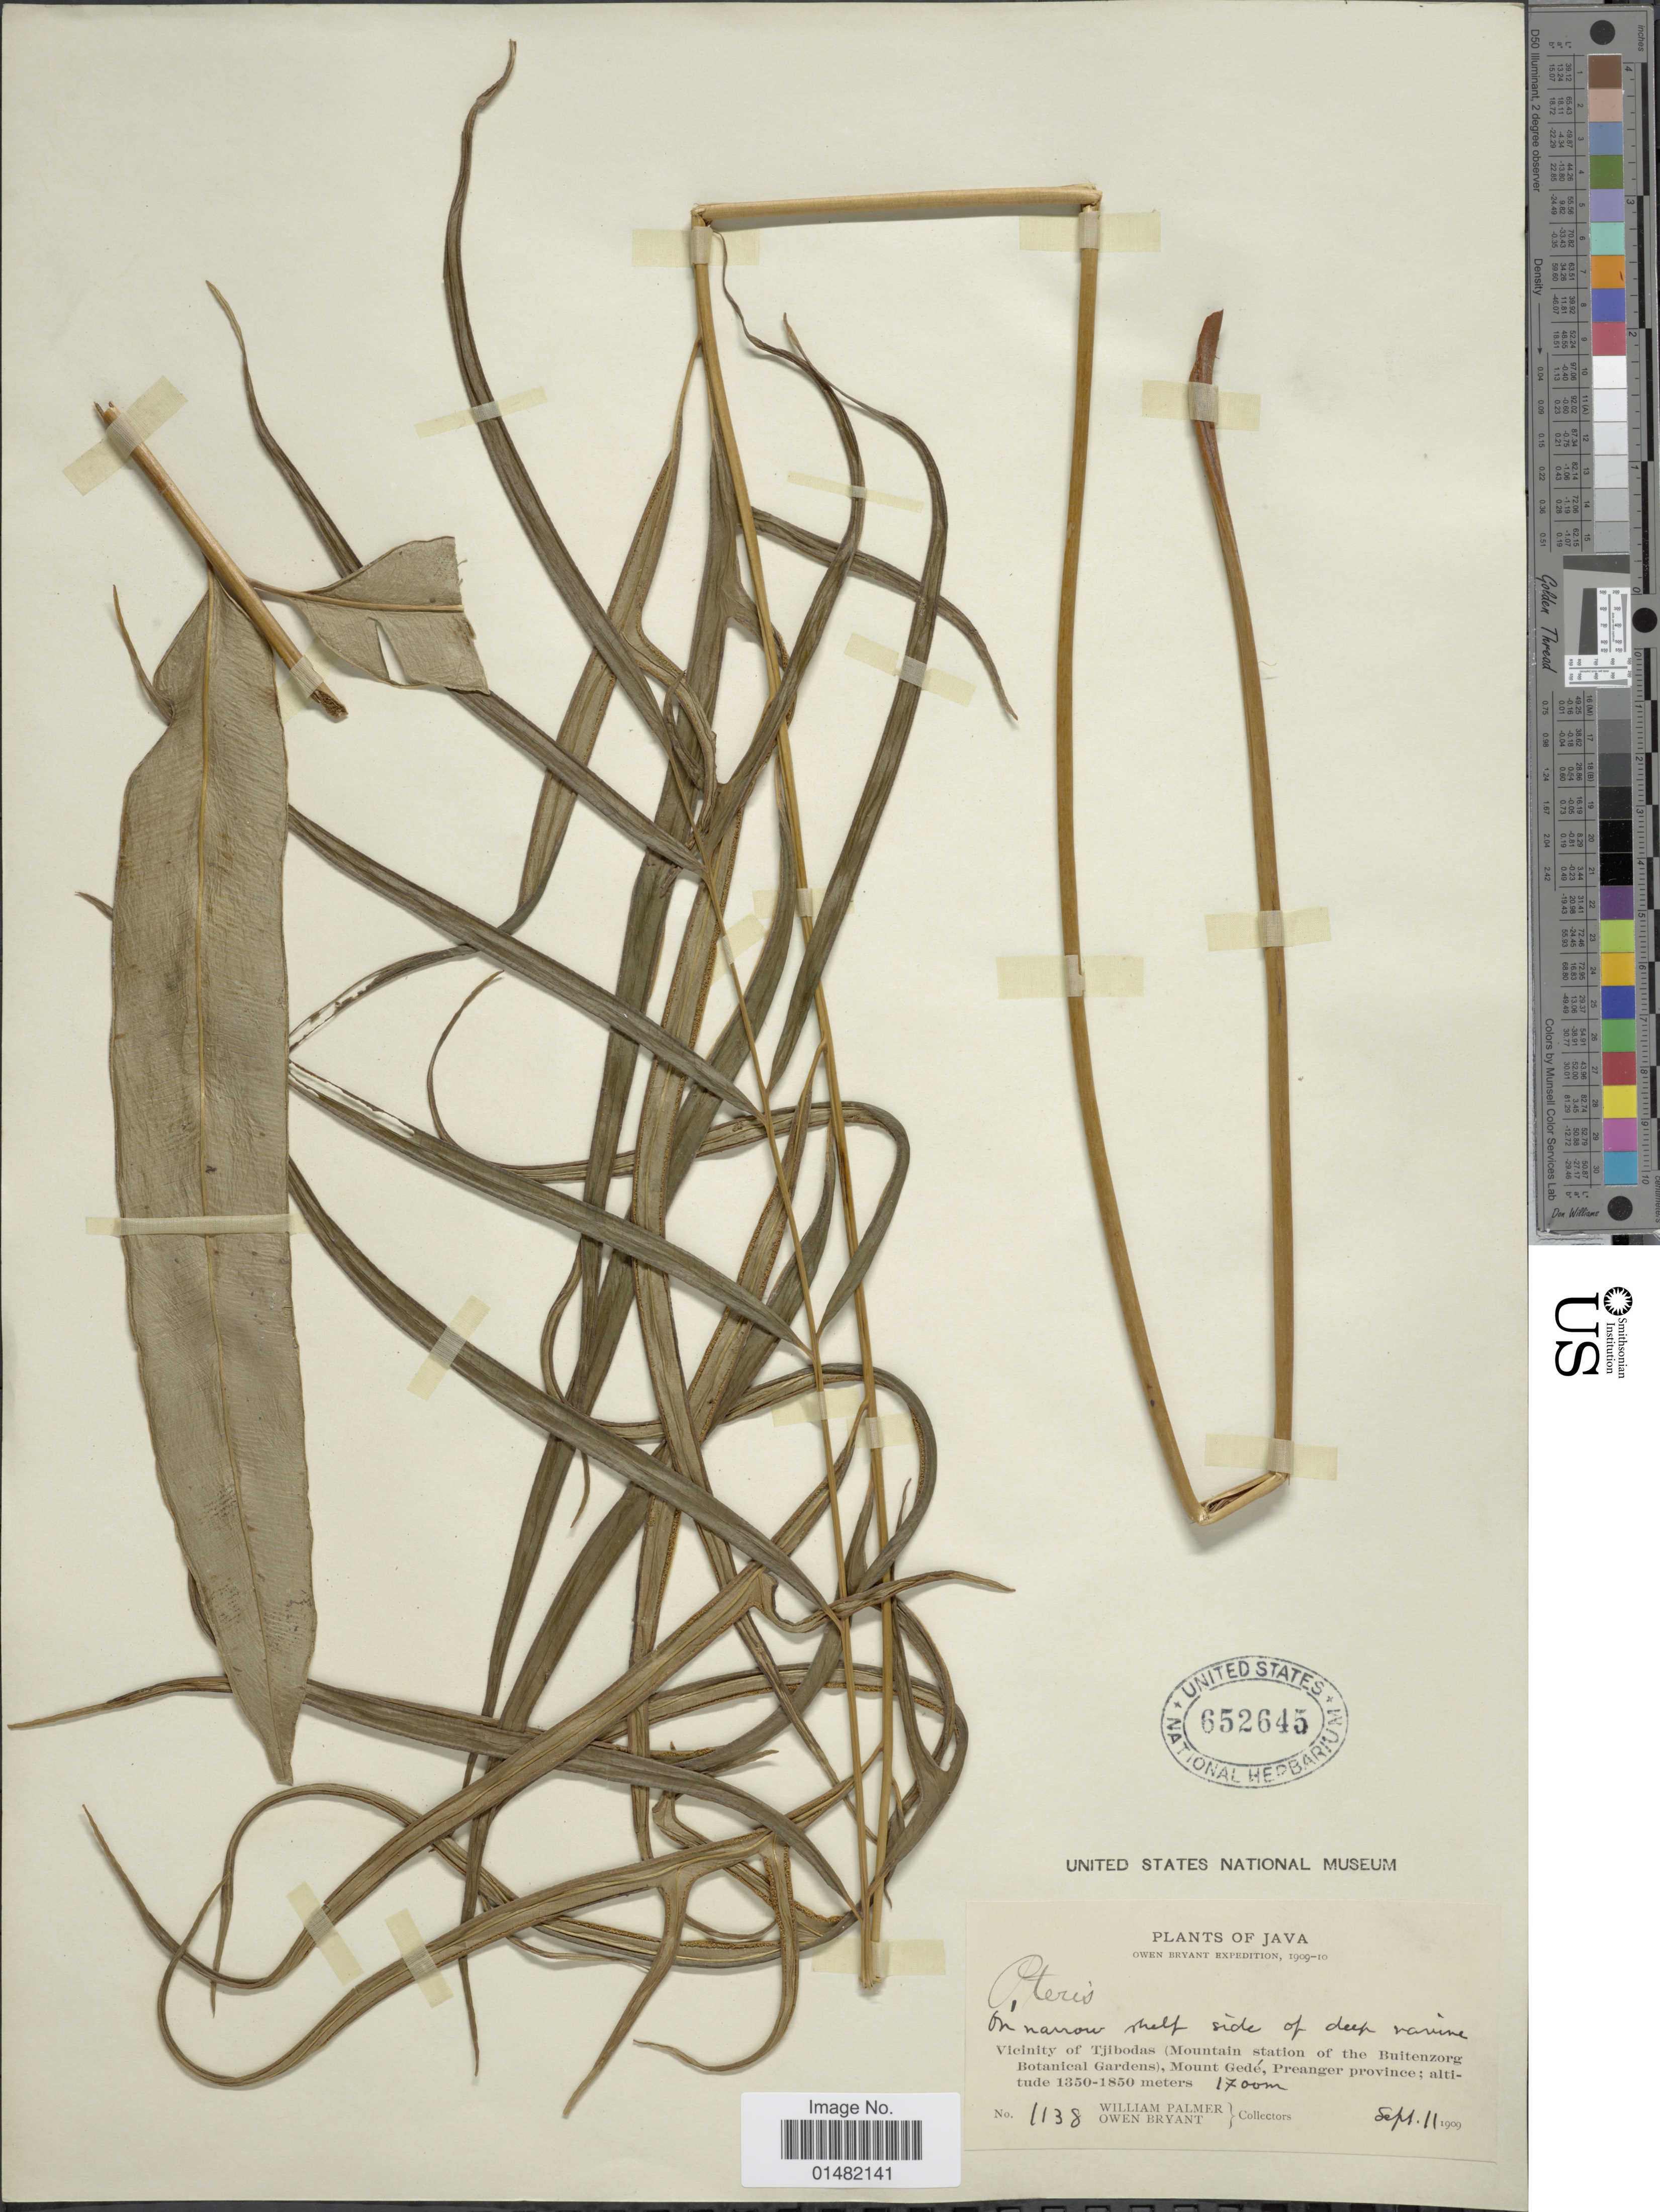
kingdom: Plantae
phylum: Tracheophyta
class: Polypodiopsida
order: Polypodiales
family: Pteridaceae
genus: Pteris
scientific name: Pteris sp.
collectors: W. Palmer & O. Bryant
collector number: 1138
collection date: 1909-09-11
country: Indonesia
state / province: Java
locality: Vicinity of Tjibodas (Mountain station of the Buitenzorg Botanical Gardens), Mount Gedé, Preanger province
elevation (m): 1700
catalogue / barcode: US 652645